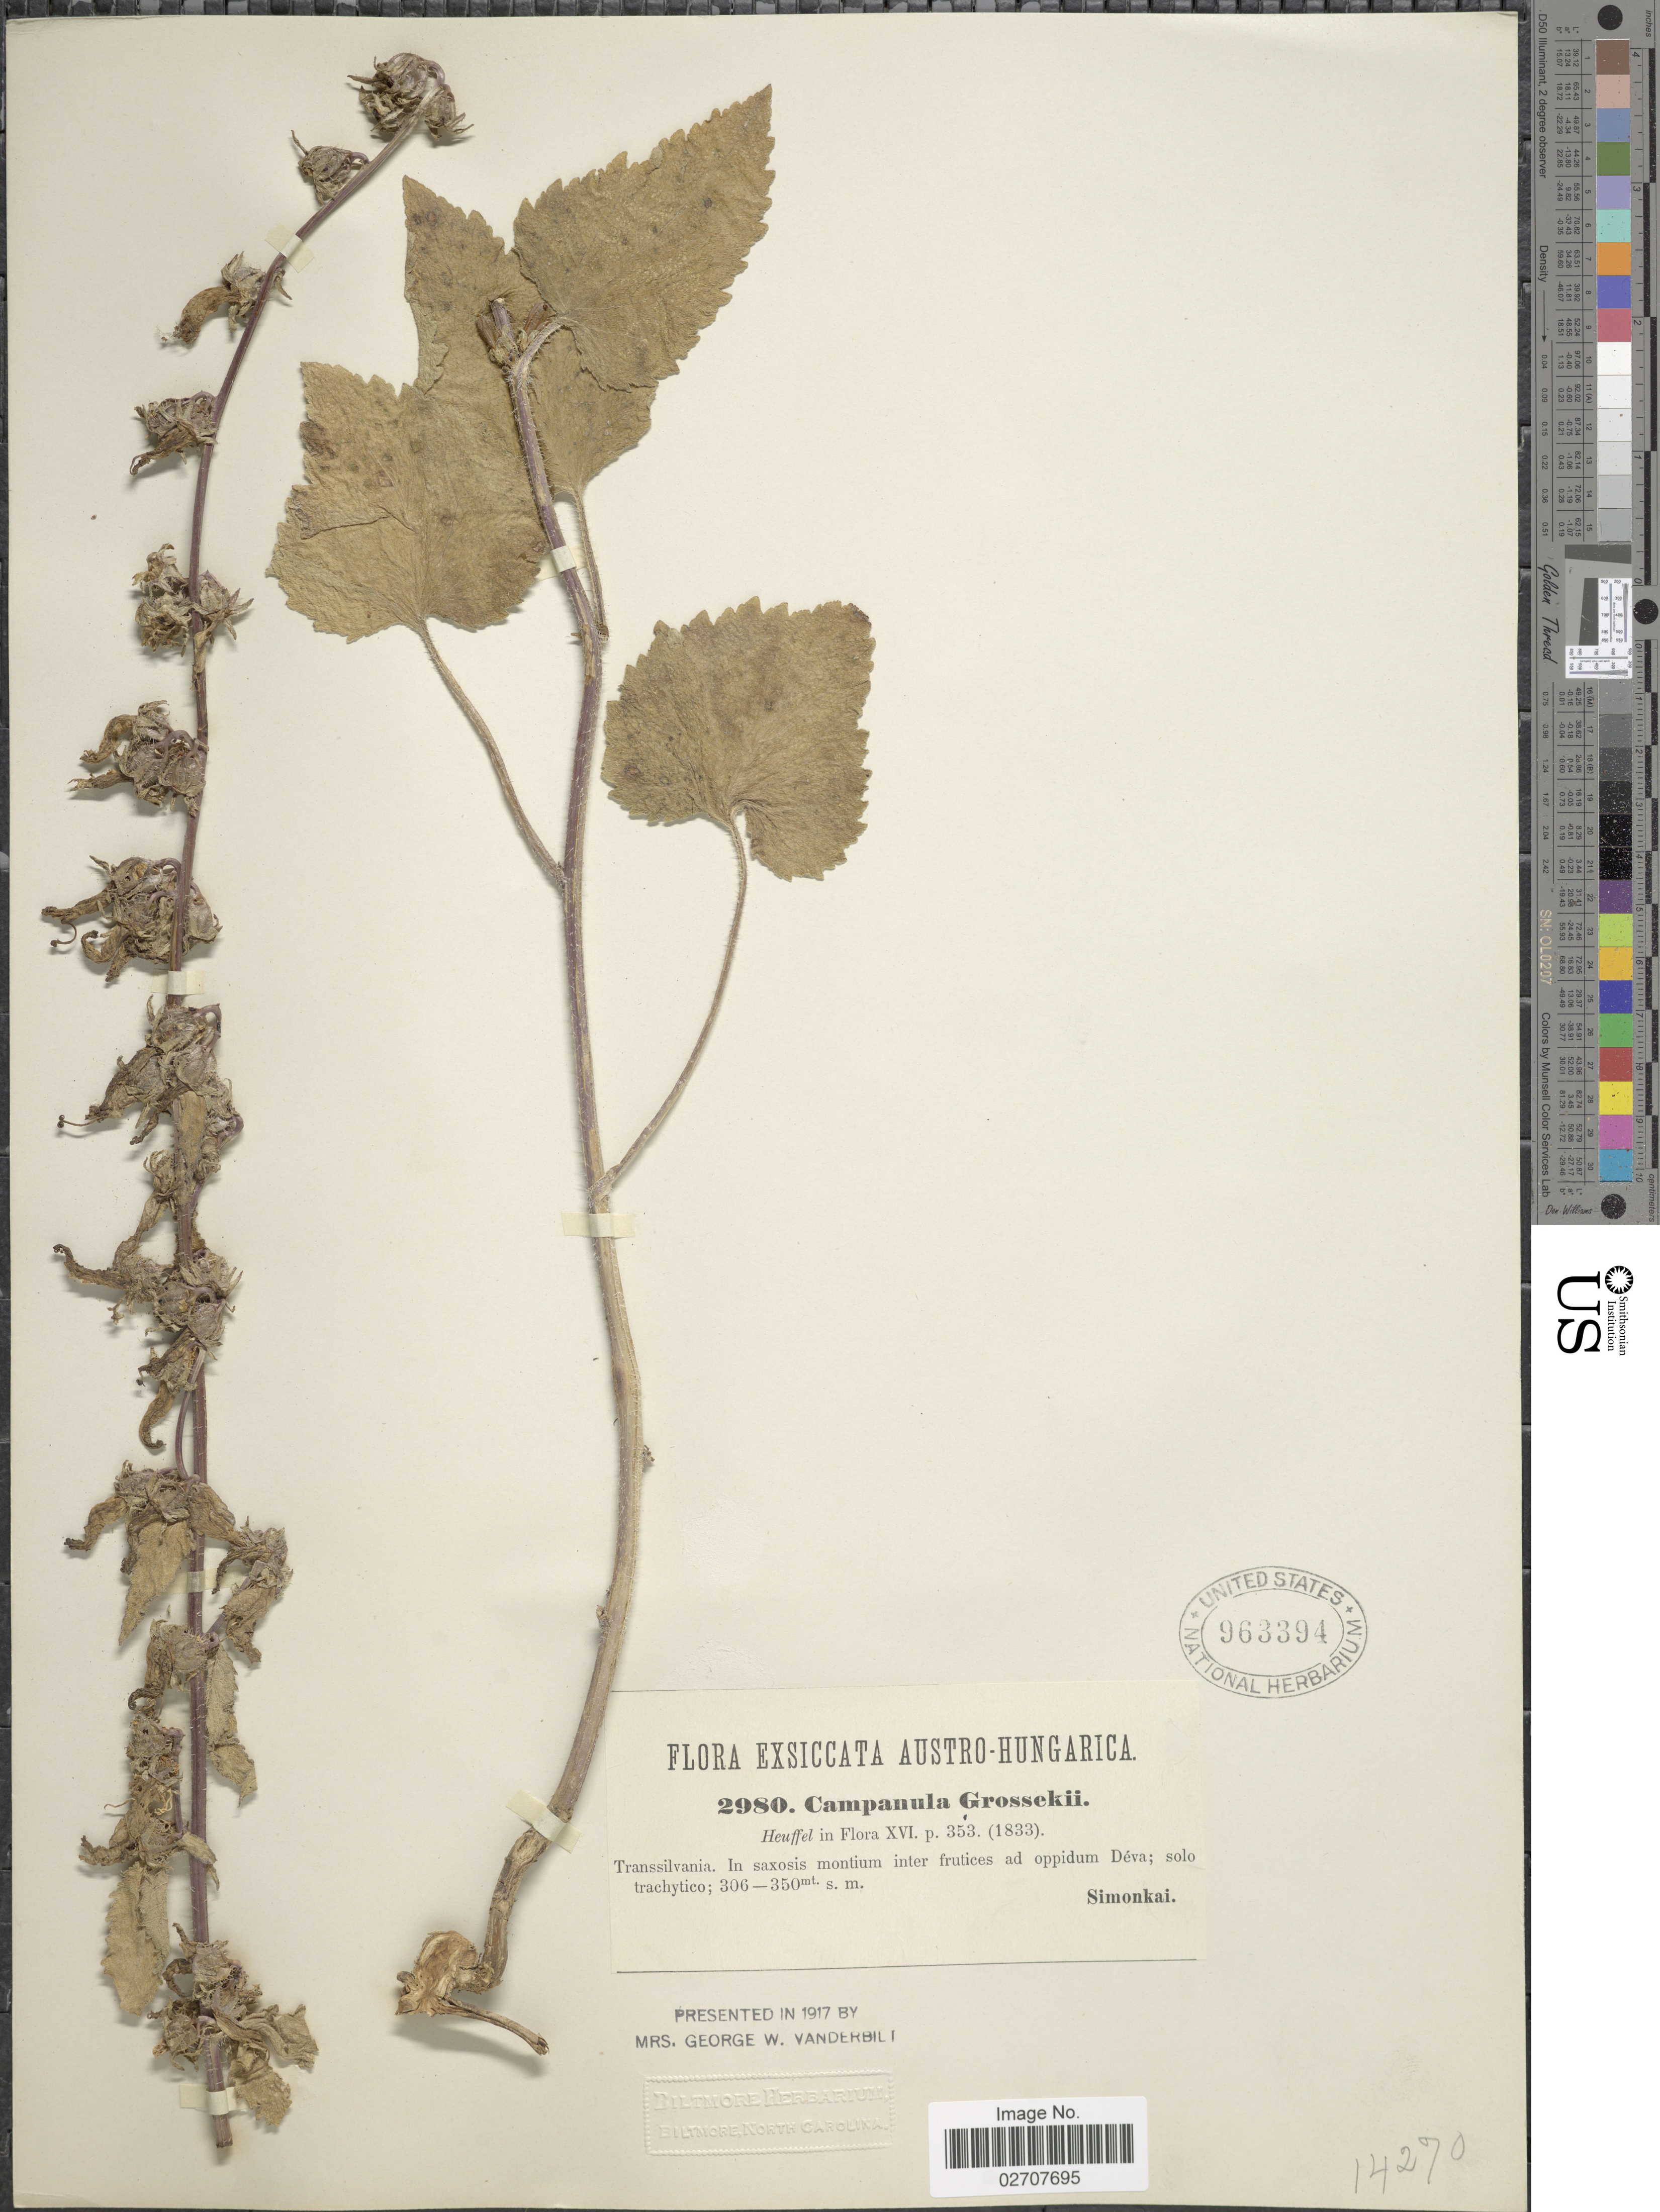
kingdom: Plantae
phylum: Tracheophyta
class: Magnoliopsida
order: Asterales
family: Campanulaceae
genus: Campanula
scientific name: Campanula grossekii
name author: Heuff.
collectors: L. Simonkai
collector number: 2980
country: Romania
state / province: Hunedoara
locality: Transsilvania. In saxosis montium inter frutices ad oppidum Deva.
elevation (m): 306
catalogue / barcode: US 963394